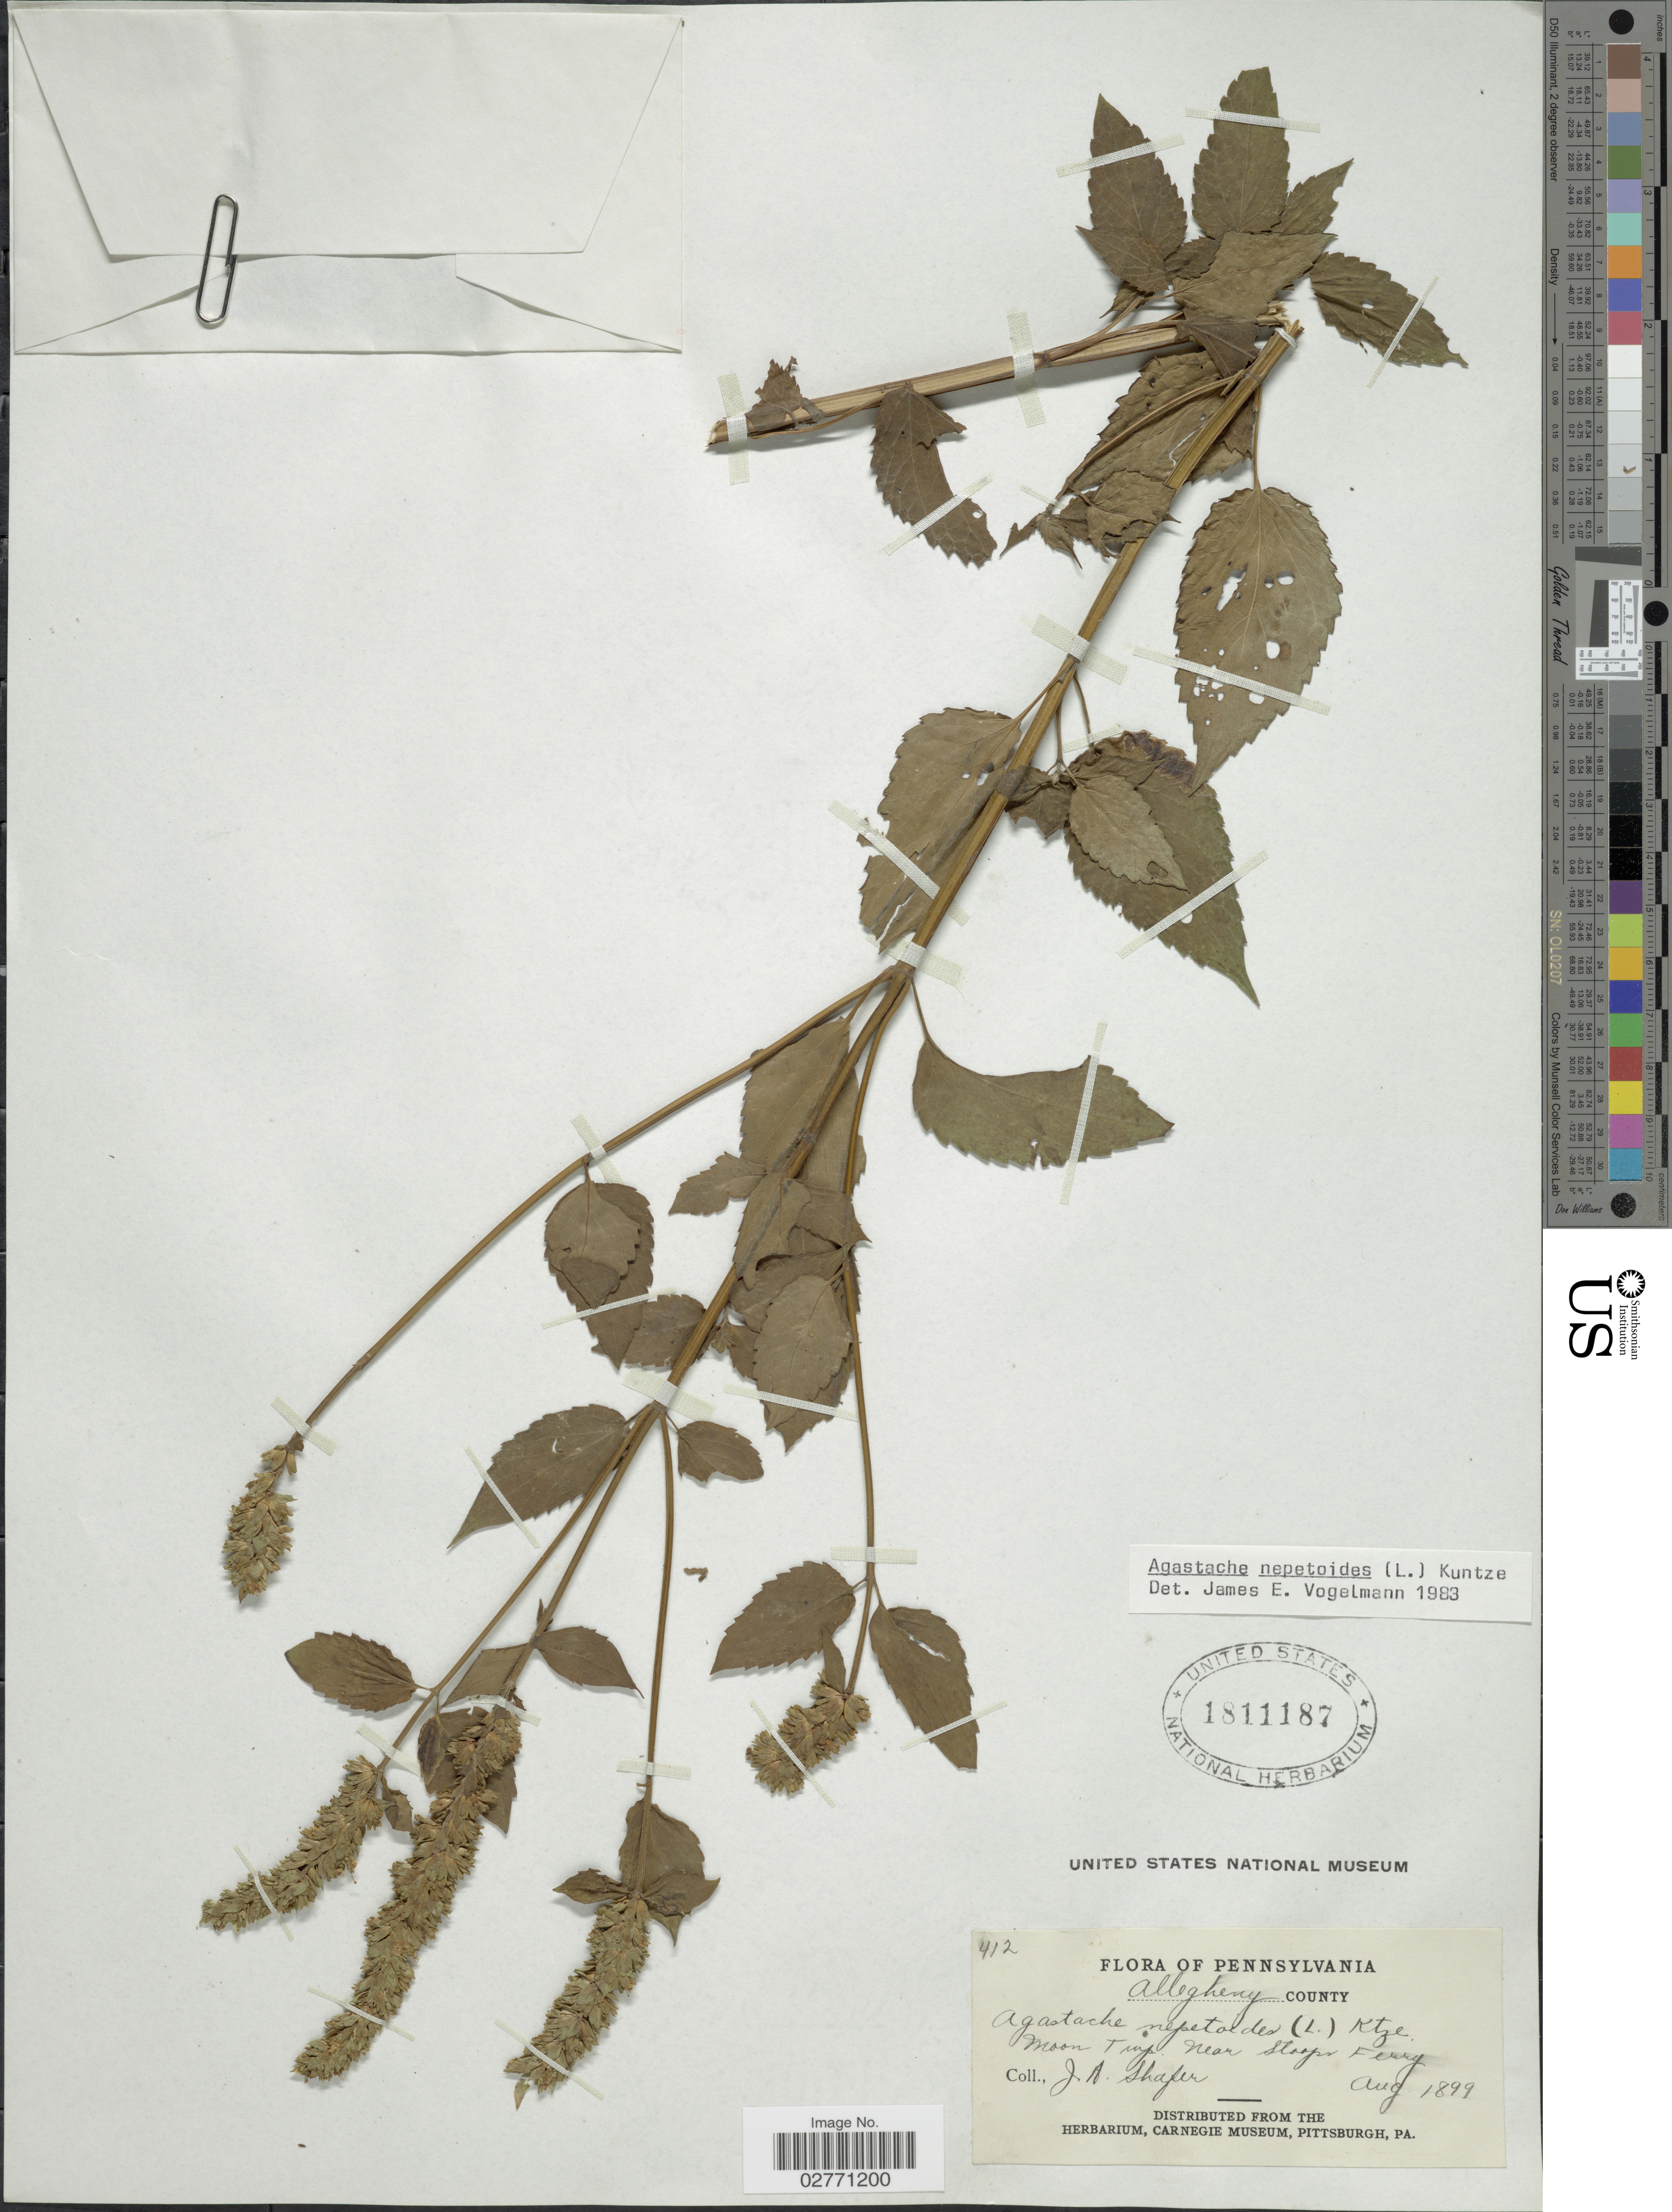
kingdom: Plantae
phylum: Tracheophyta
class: Magnoliopsida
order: Lamiales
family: Lamiaceae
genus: Agastache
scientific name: Agastache nepetoides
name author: (L.) Kuntze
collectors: J. A. Shafer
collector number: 412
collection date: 1899-08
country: United States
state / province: Pennsylvania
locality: Allegheny County. Moon Twp. Near Stoops Ferry.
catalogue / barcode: US 1811187